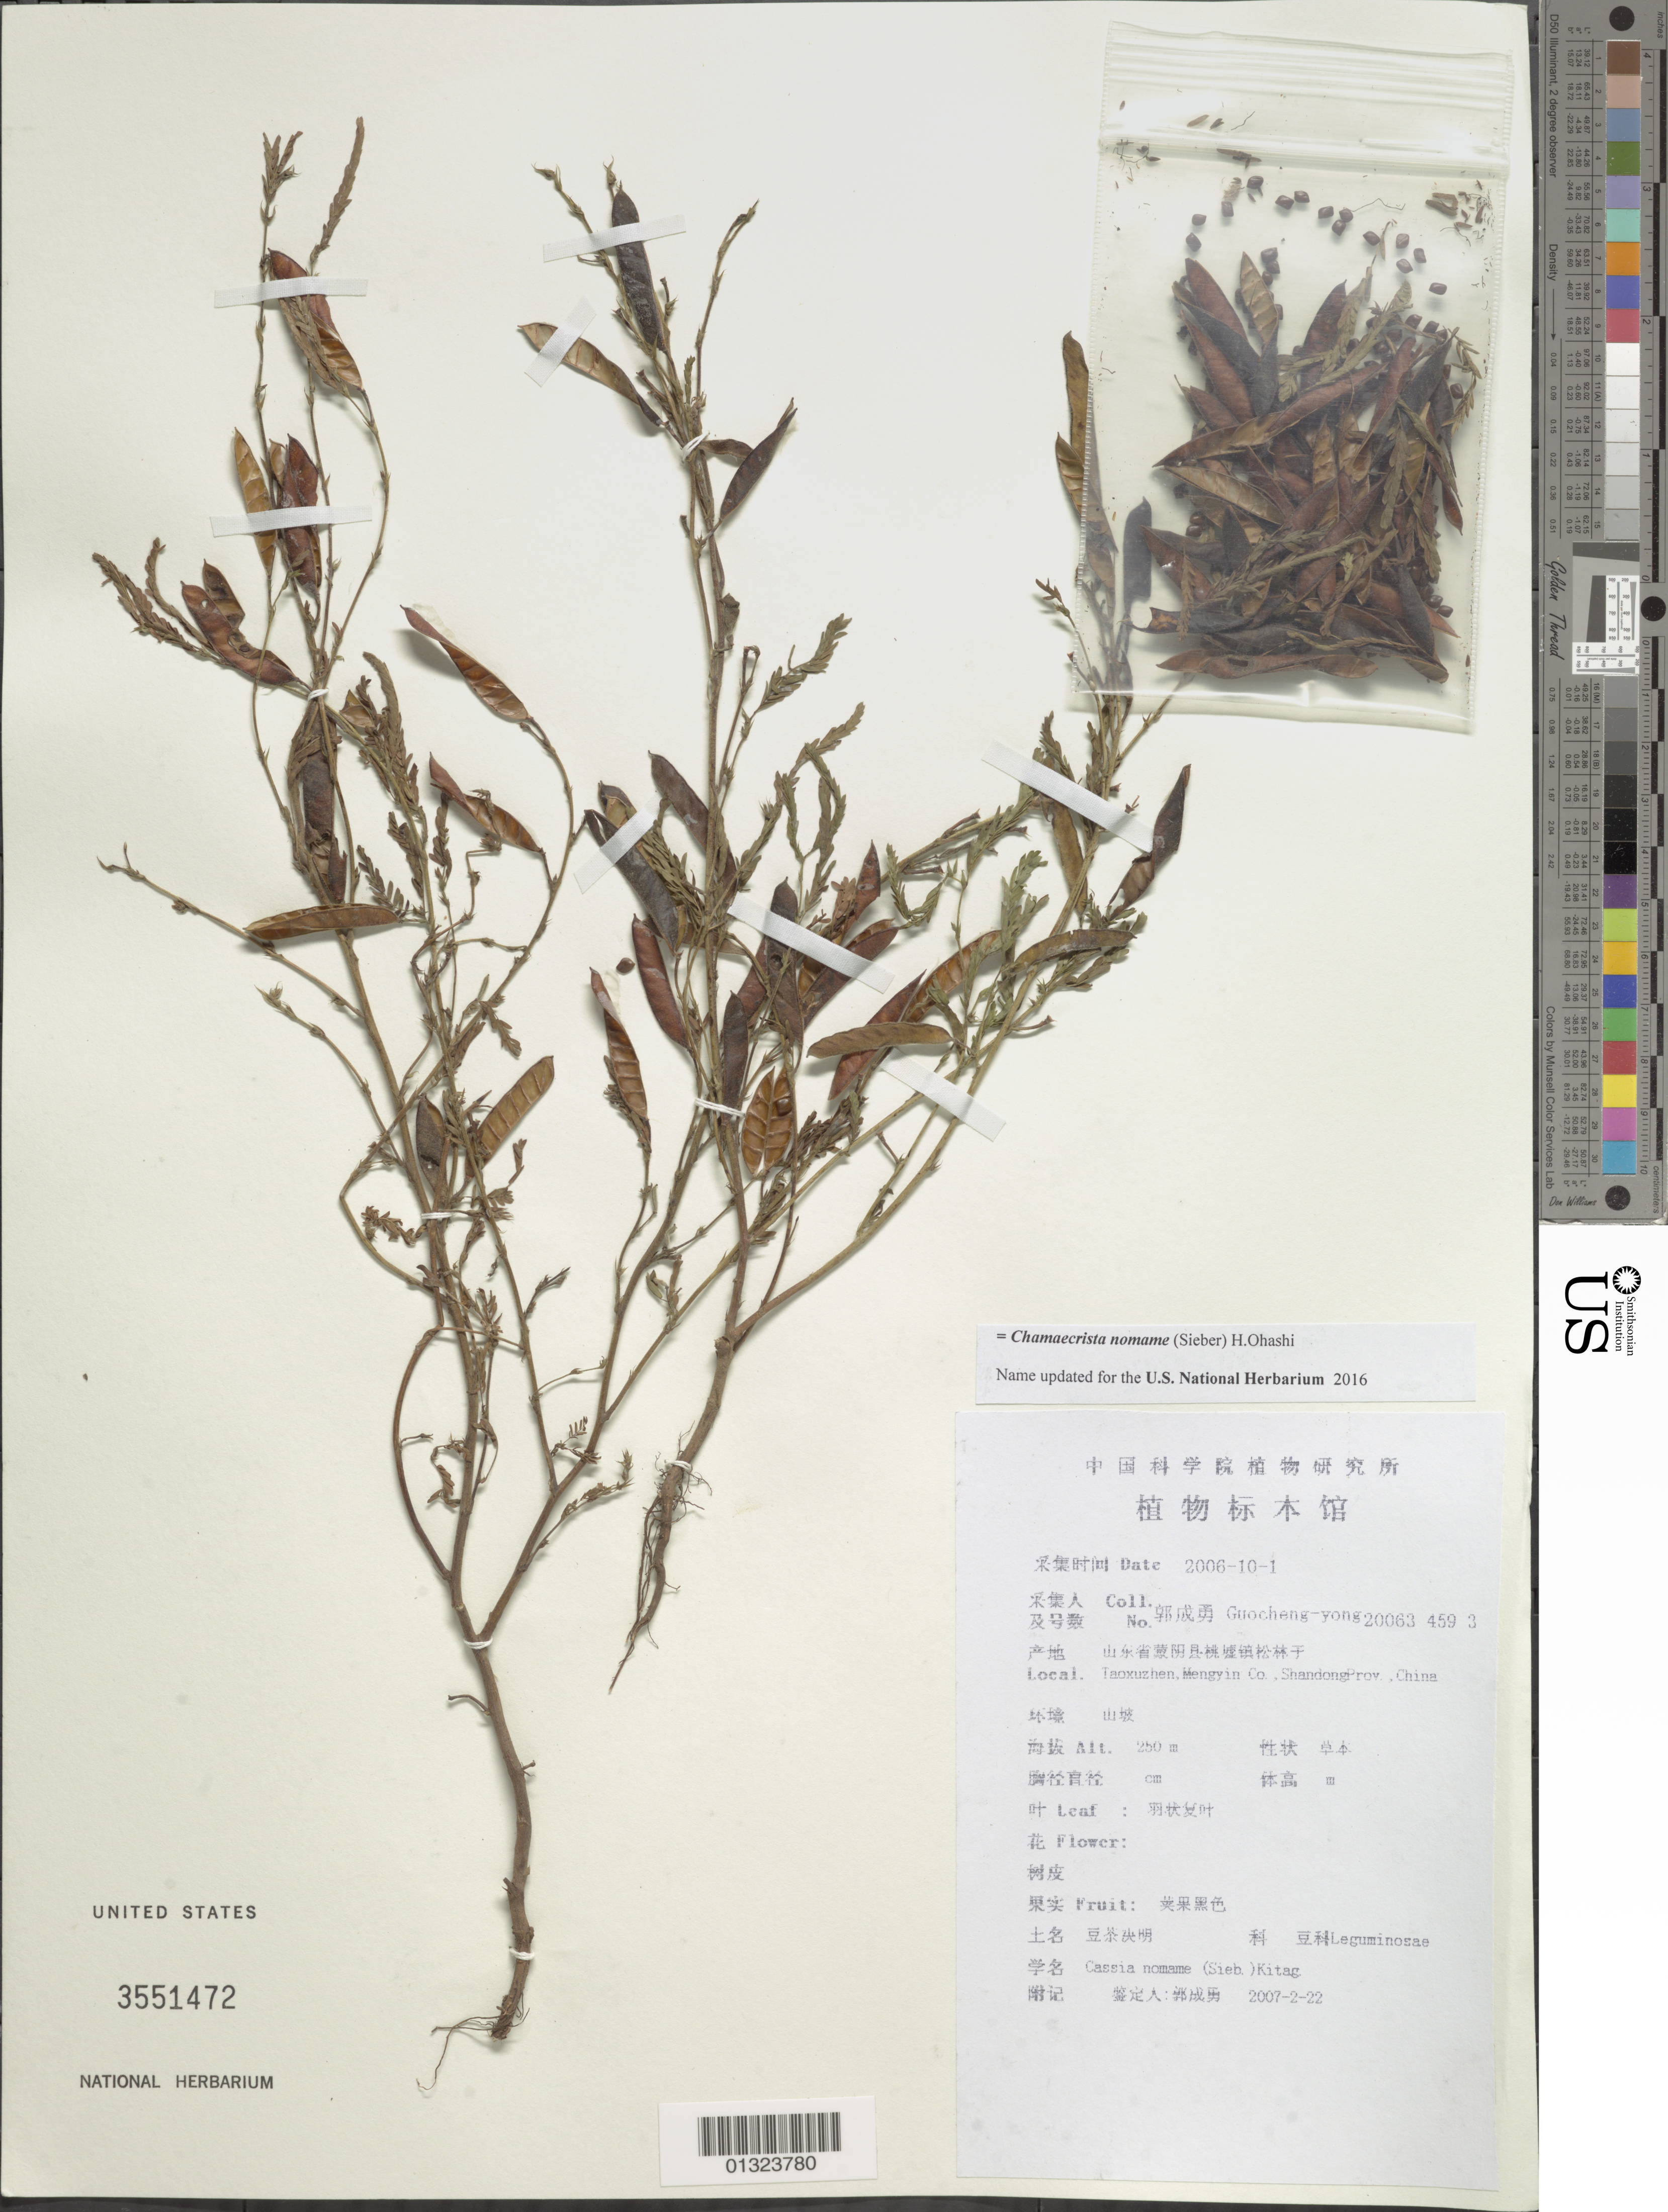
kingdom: Plantae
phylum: Tracheophyta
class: Magnoliopsida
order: Fabales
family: Fabaceae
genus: Chamaecrista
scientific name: Chamaecrista nomame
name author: (Sieber) H. Ohashi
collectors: Guo cheng-yong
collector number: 20063-459-3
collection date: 2006-10-01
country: China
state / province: Shandong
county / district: Mengyin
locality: Taoxuzhen.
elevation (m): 250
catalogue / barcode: US 3551472